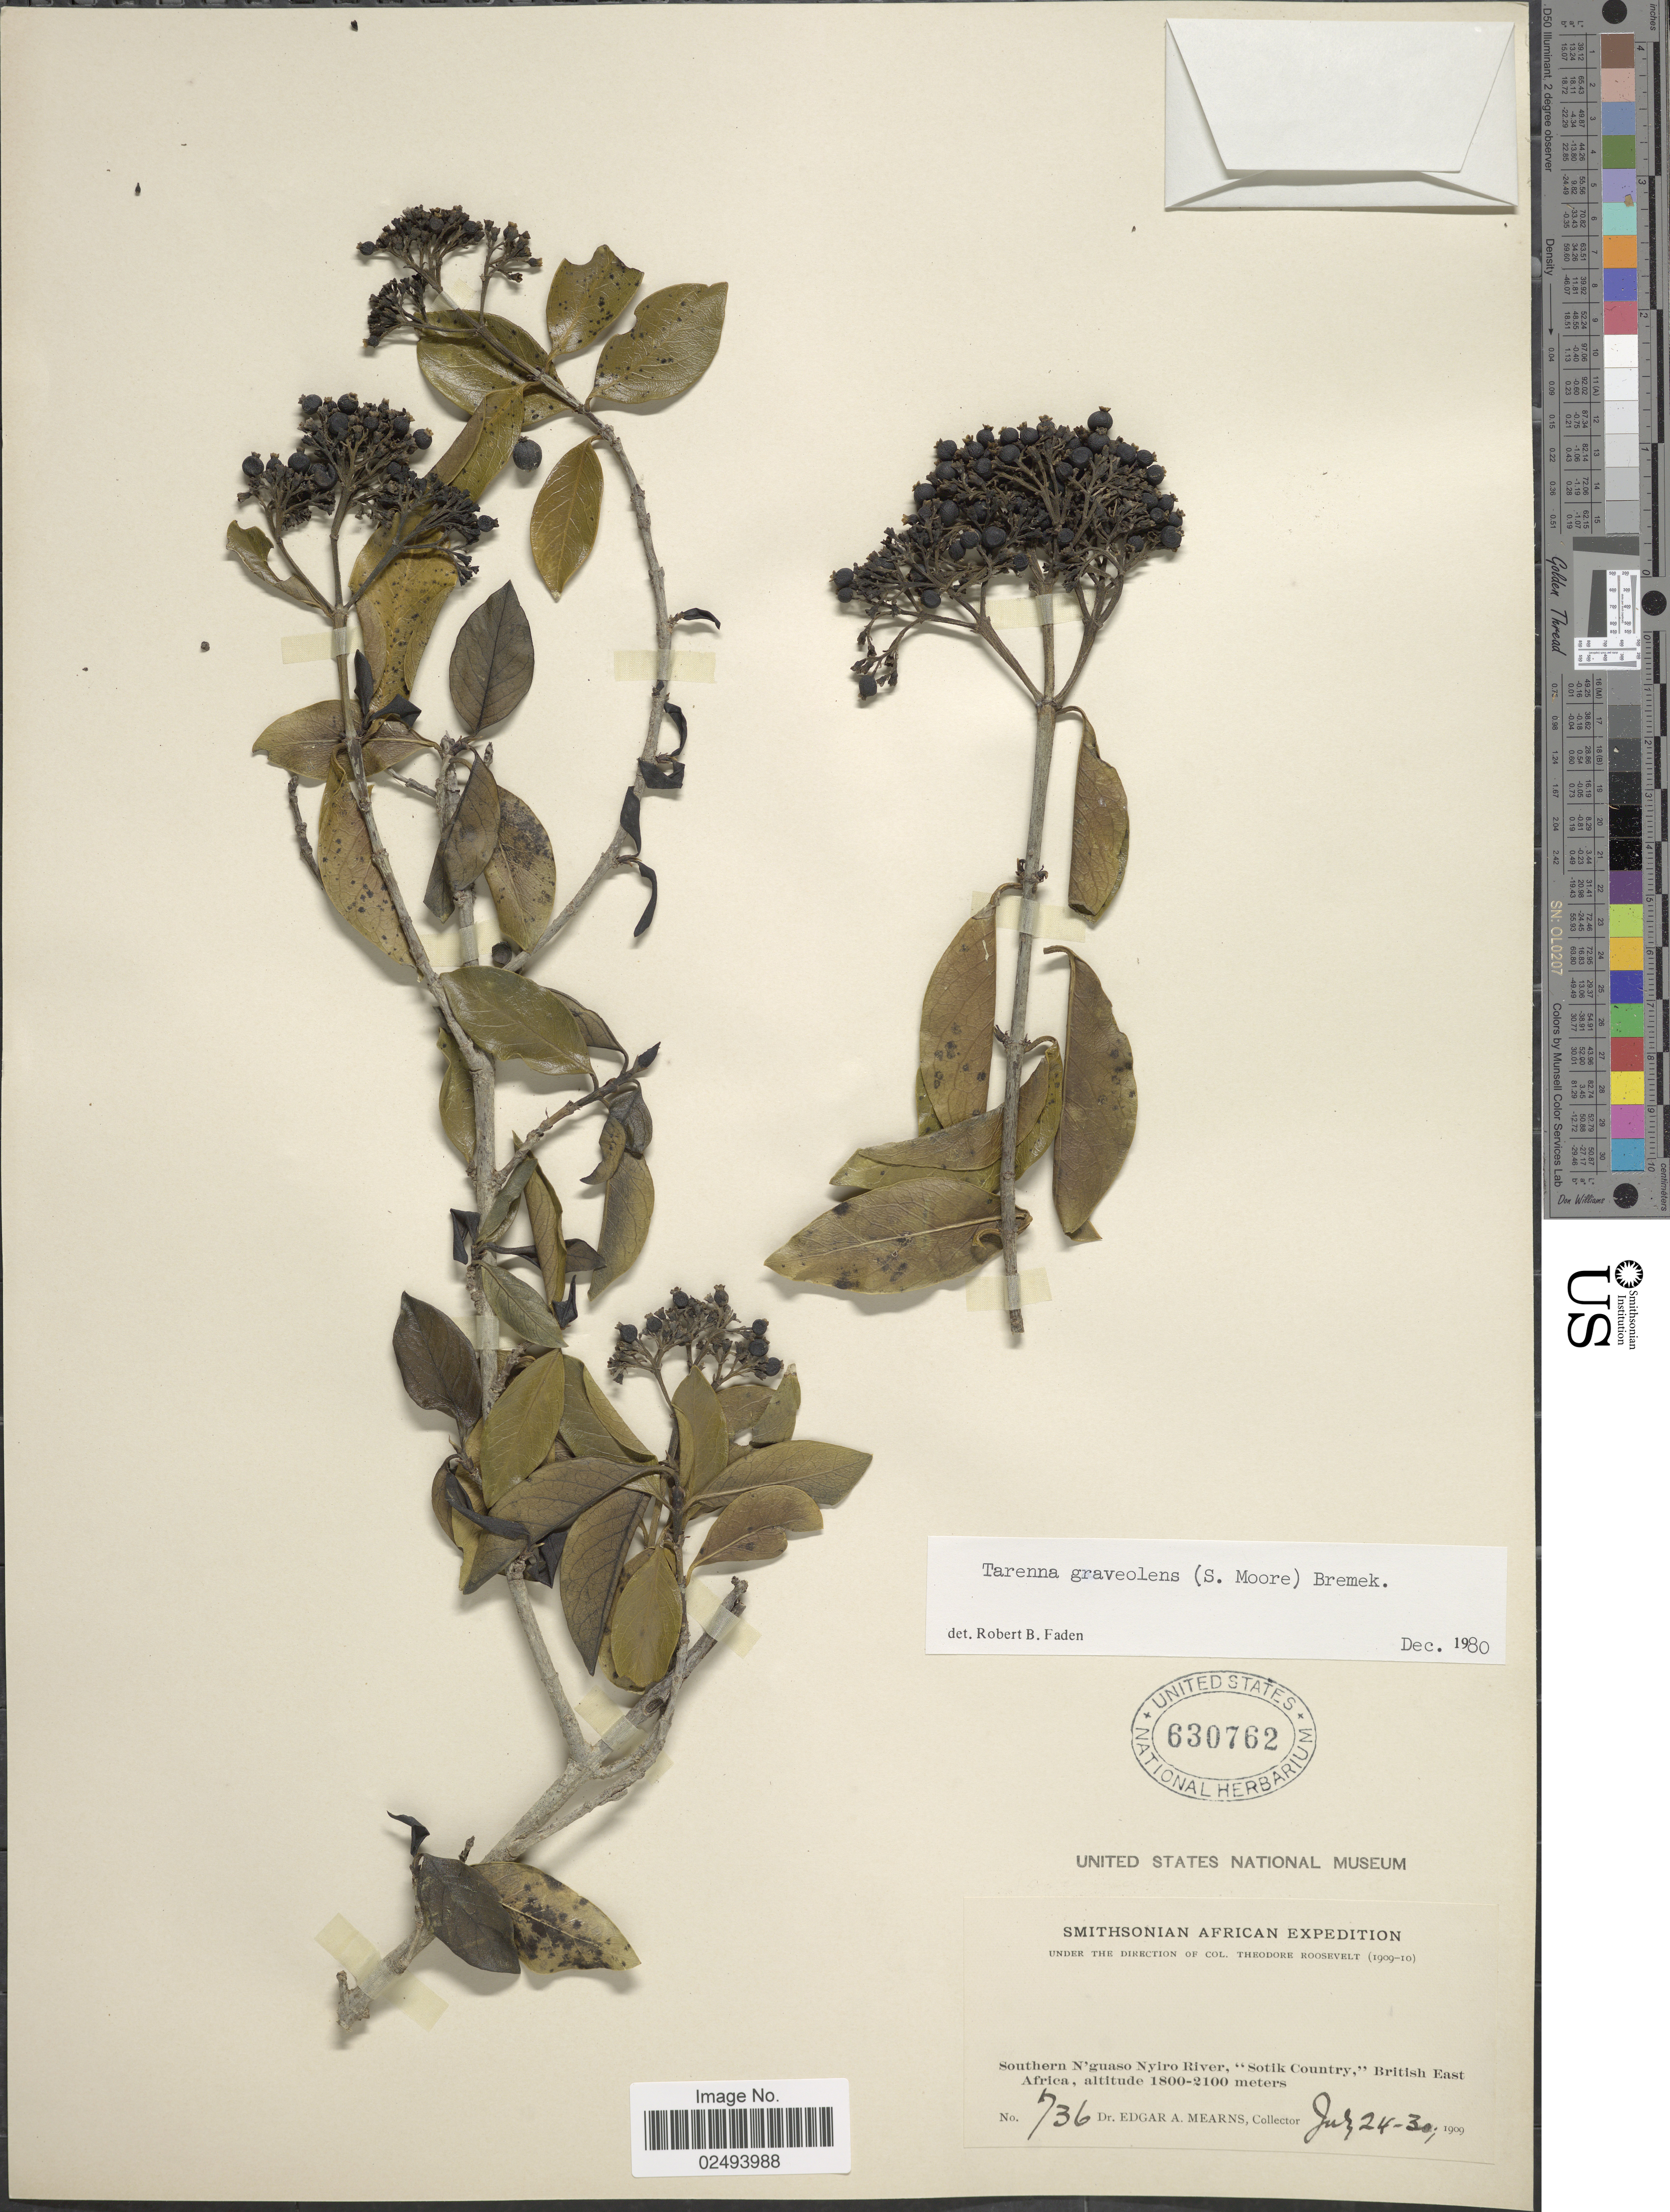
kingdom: Plantae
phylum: Tracheophyta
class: Magnoliopsida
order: Gentianales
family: Rubiaceae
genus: Coptosperma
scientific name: Coptosperma graveolens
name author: (S. Moore) Degreef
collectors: E. A. Mearns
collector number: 736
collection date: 1909-07-24/1909-07-30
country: Uganda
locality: Southern N'guaso Nyiro River, 'Sotik Country,' British East Africa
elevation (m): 1800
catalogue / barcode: US 630762